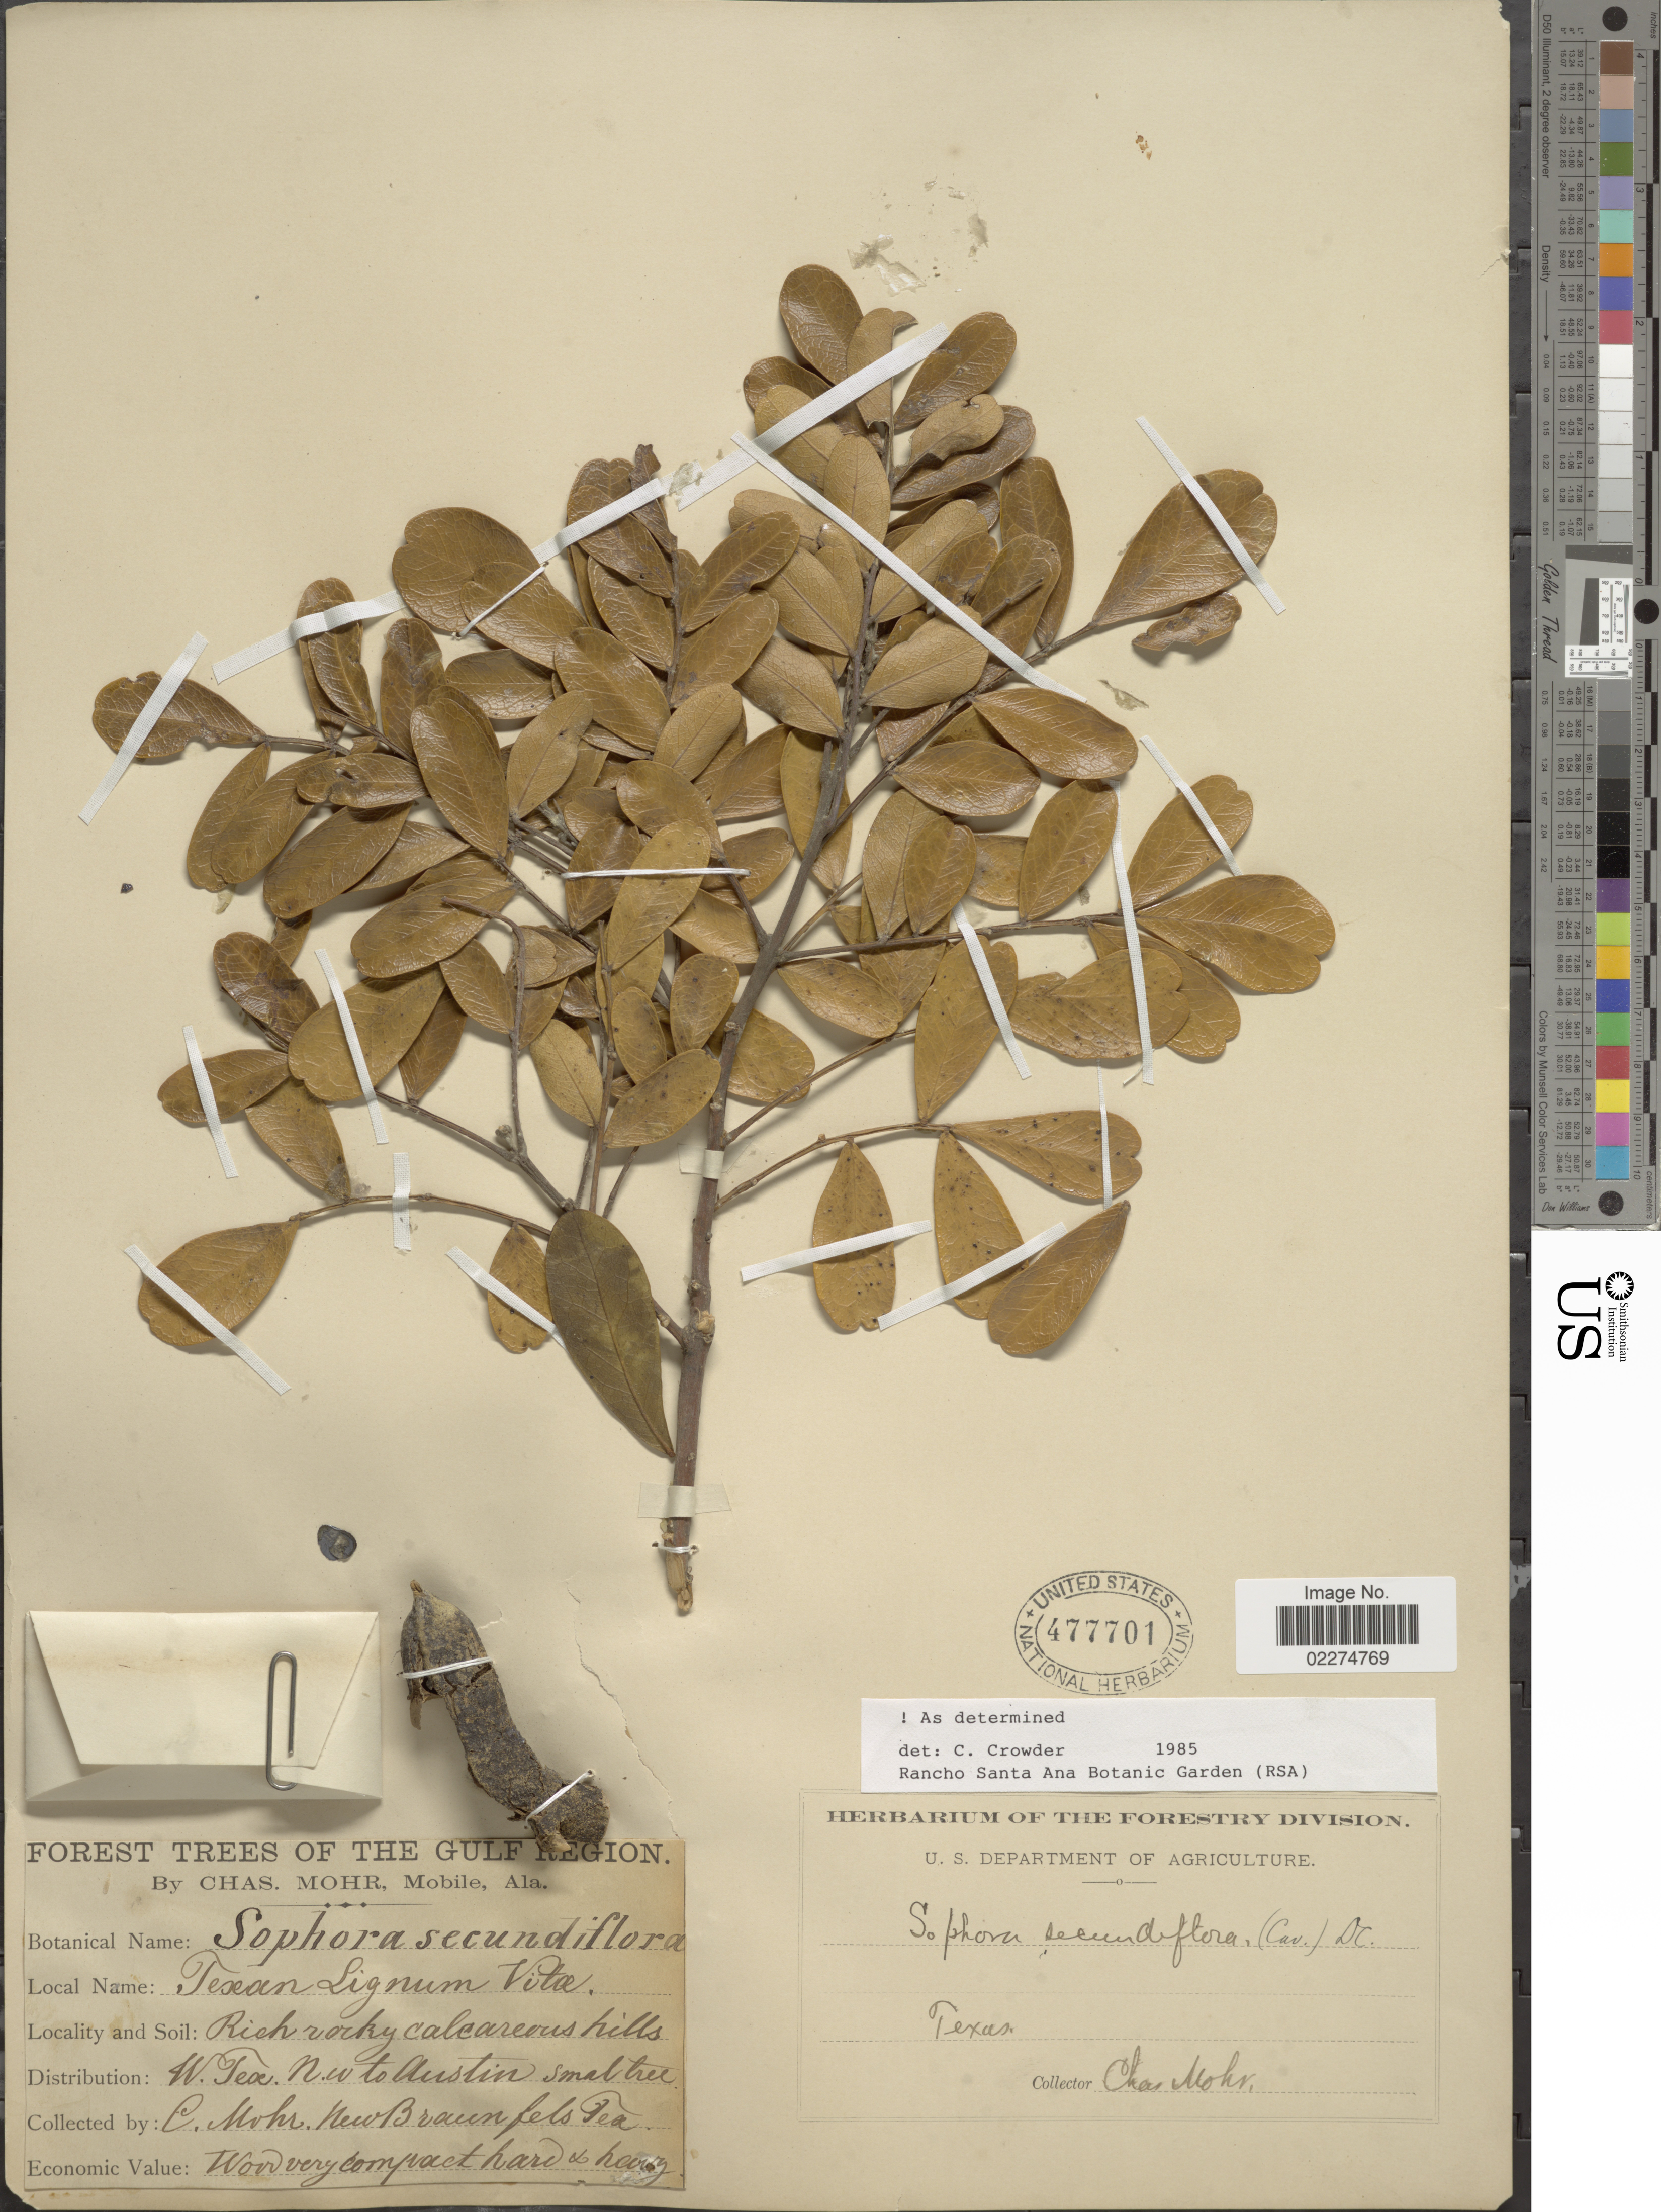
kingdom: Plantae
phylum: Tracheophyta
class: Magnoliopsida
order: Fabales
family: Fabaceae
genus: Dermatophyllum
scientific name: Dermatophyllum secundiflorum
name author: (Ortega) Gandhi & Reveal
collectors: Mohr, C. T. (herbarium)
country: United States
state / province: Texas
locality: The Gulf Region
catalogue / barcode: US 477701